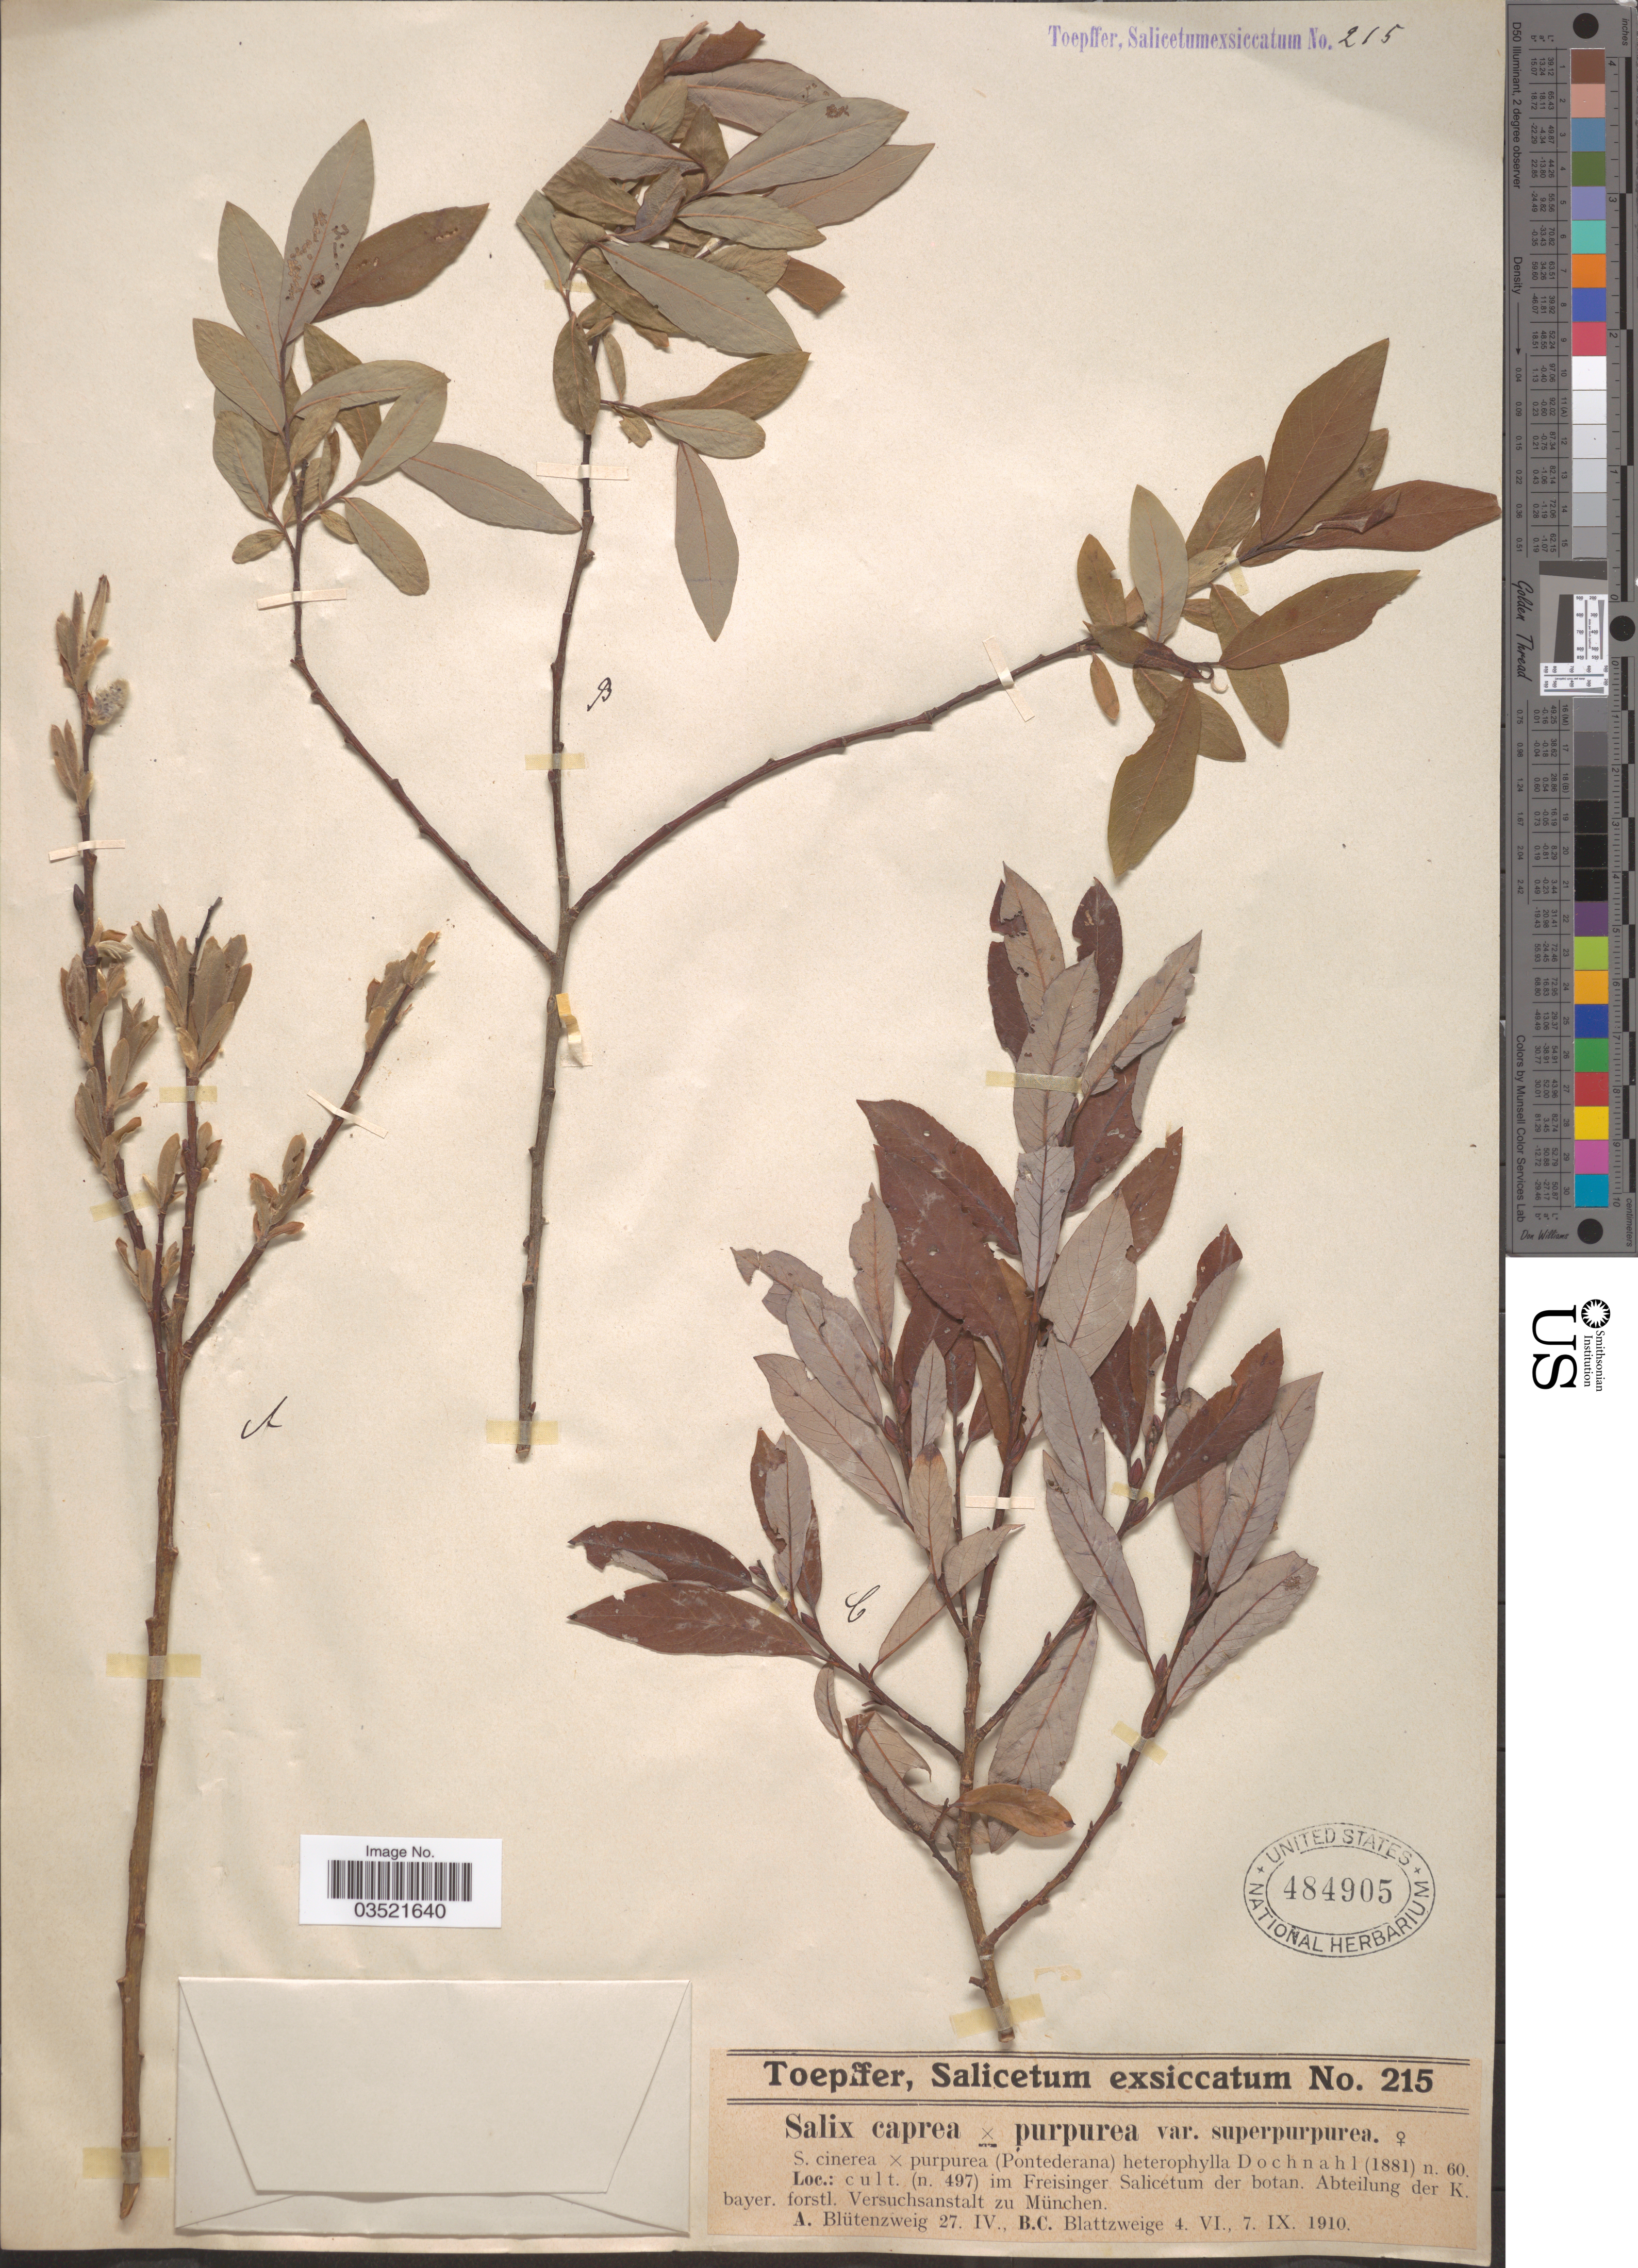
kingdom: Plantae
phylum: Tracheophyta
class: Magnoliopsida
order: Malpighiales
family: Salicaceae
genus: Salix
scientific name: Salix caprea x S. purpurea var. superpurpurea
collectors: A. Toepffer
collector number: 215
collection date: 1910-04-27/1910-09-07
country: Germany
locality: Cult. (n. 497) im Freisinger Salicetum der botan. Abteilung der K. bayer. forstl. Versuchsantalt zu München.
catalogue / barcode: US 484905